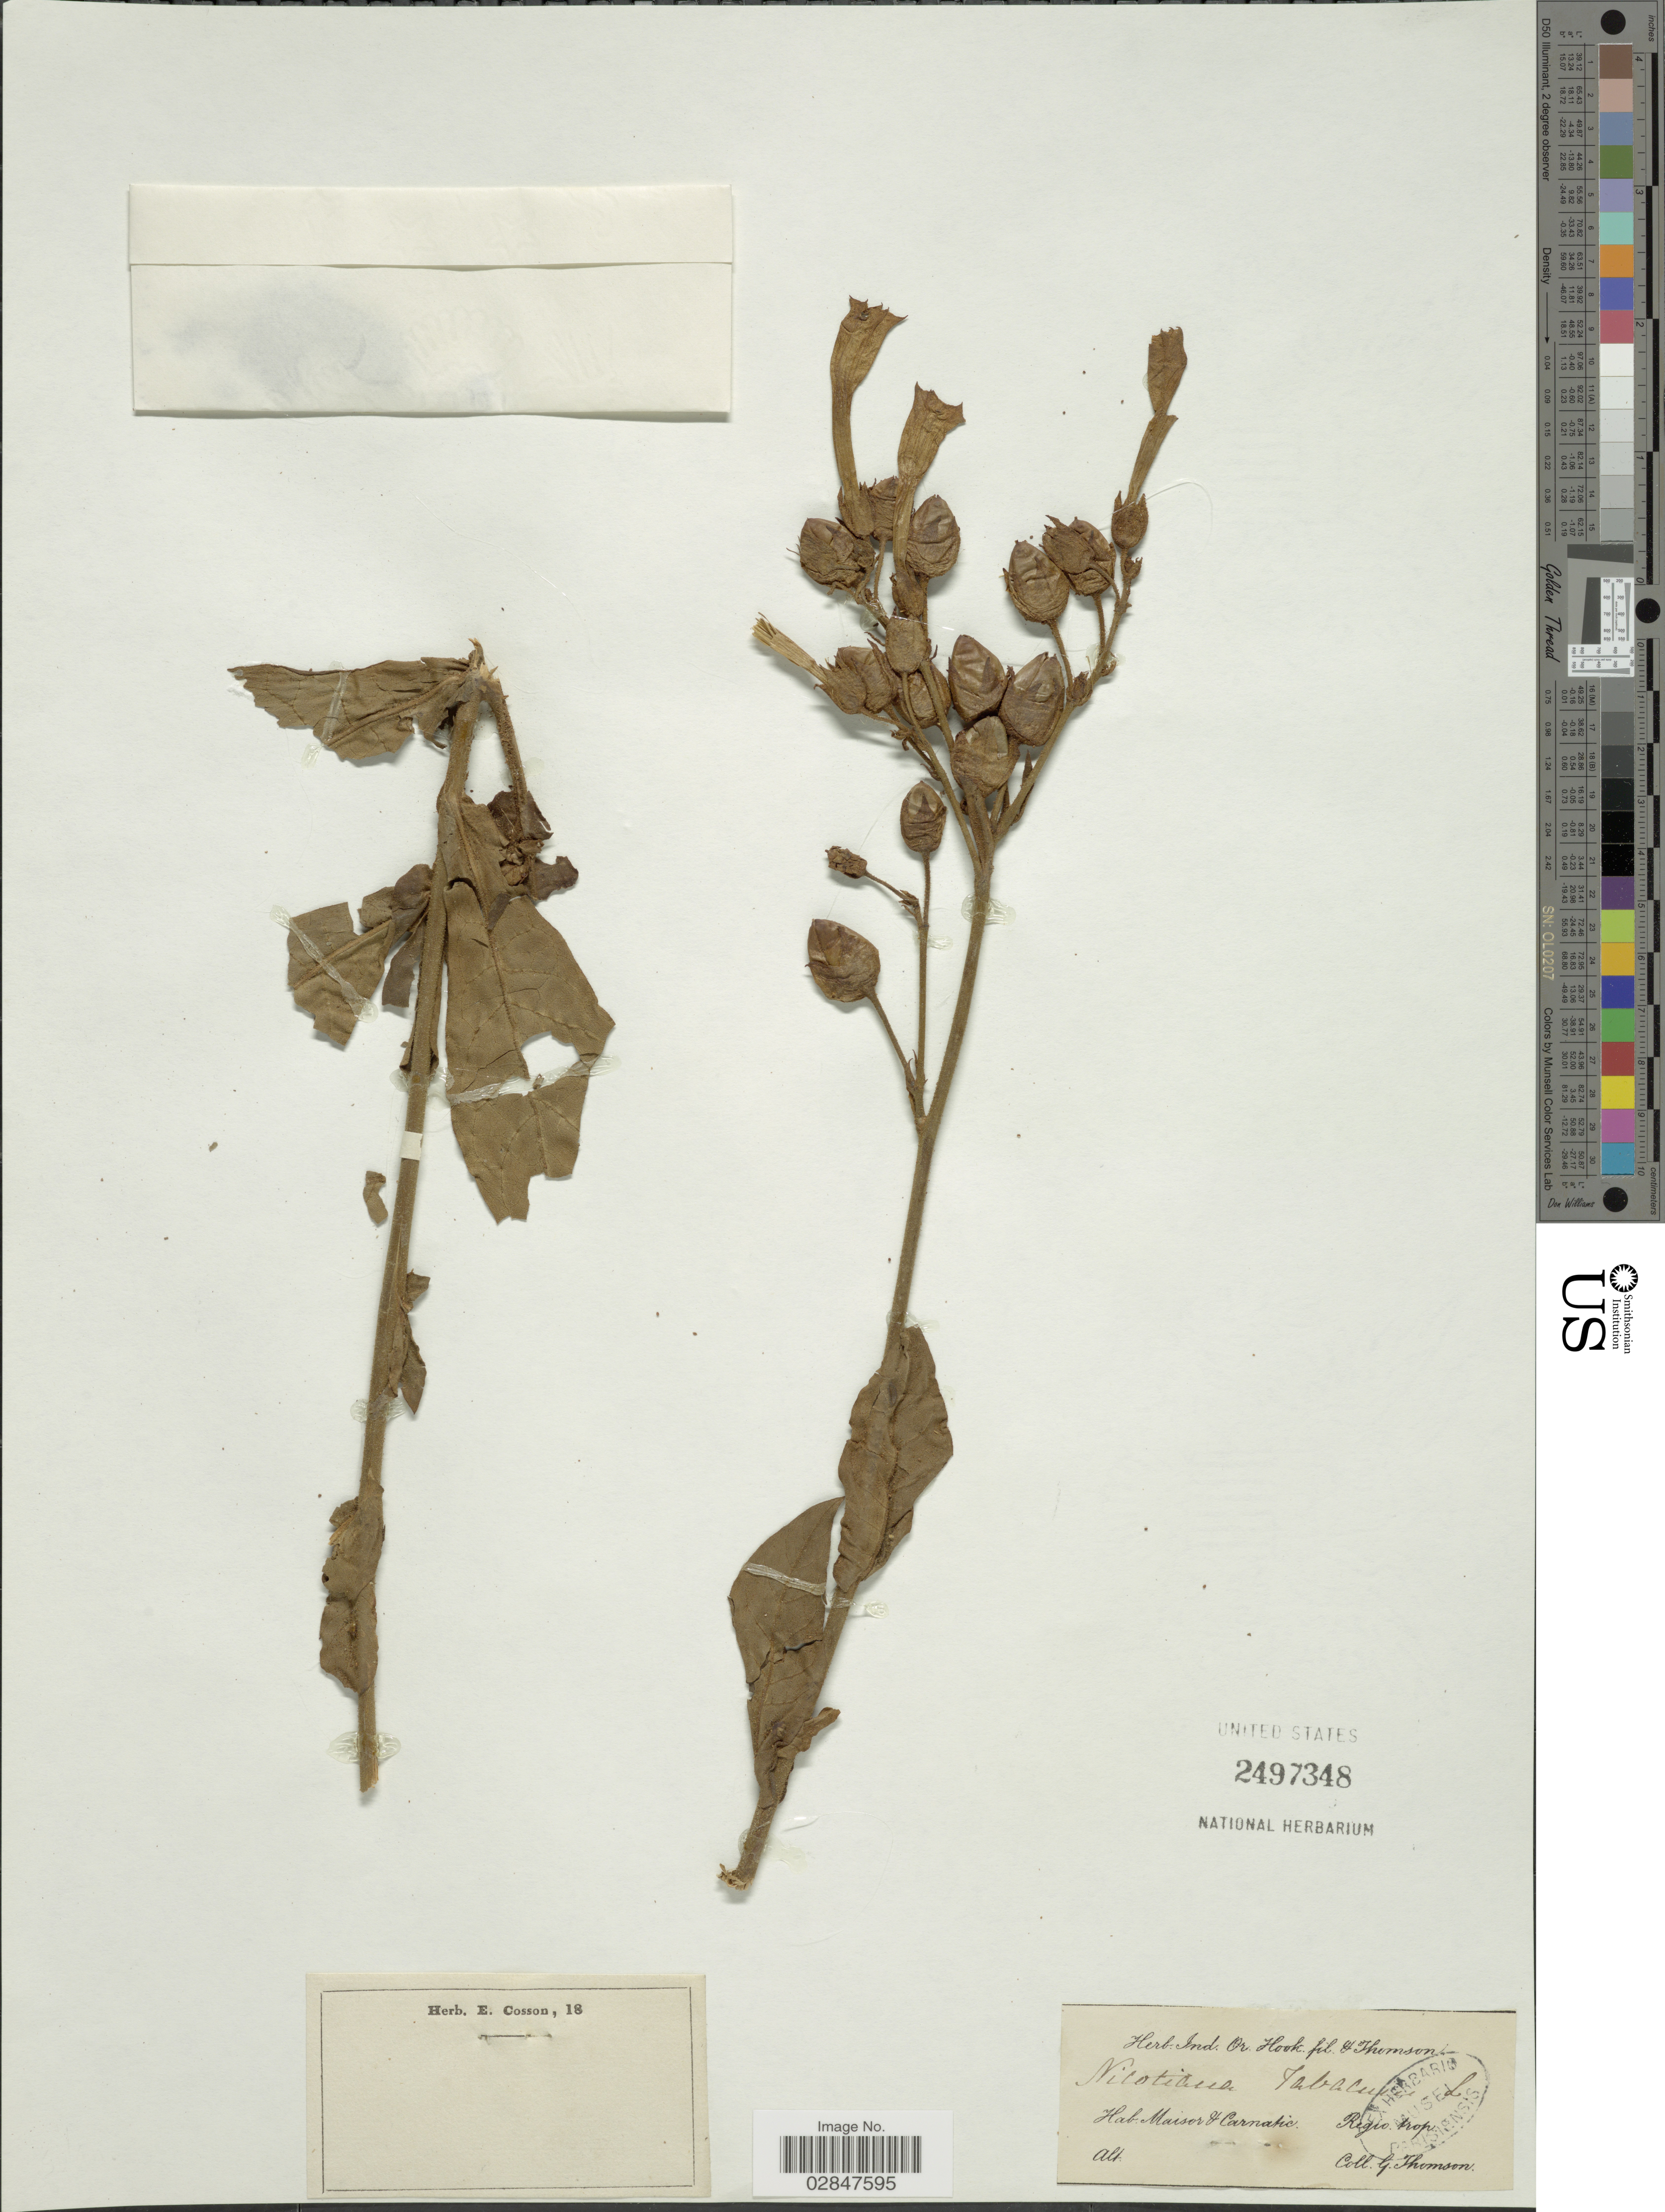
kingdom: Plantae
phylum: Tracheophyta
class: Magnoliopsida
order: Solanales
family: Solanaceae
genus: Nicotiana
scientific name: Nicotiana tabacum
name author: L.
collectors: G. Thomson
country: India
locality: Maisor & Carnatic. Regio. trop.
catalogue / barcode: US 2497348